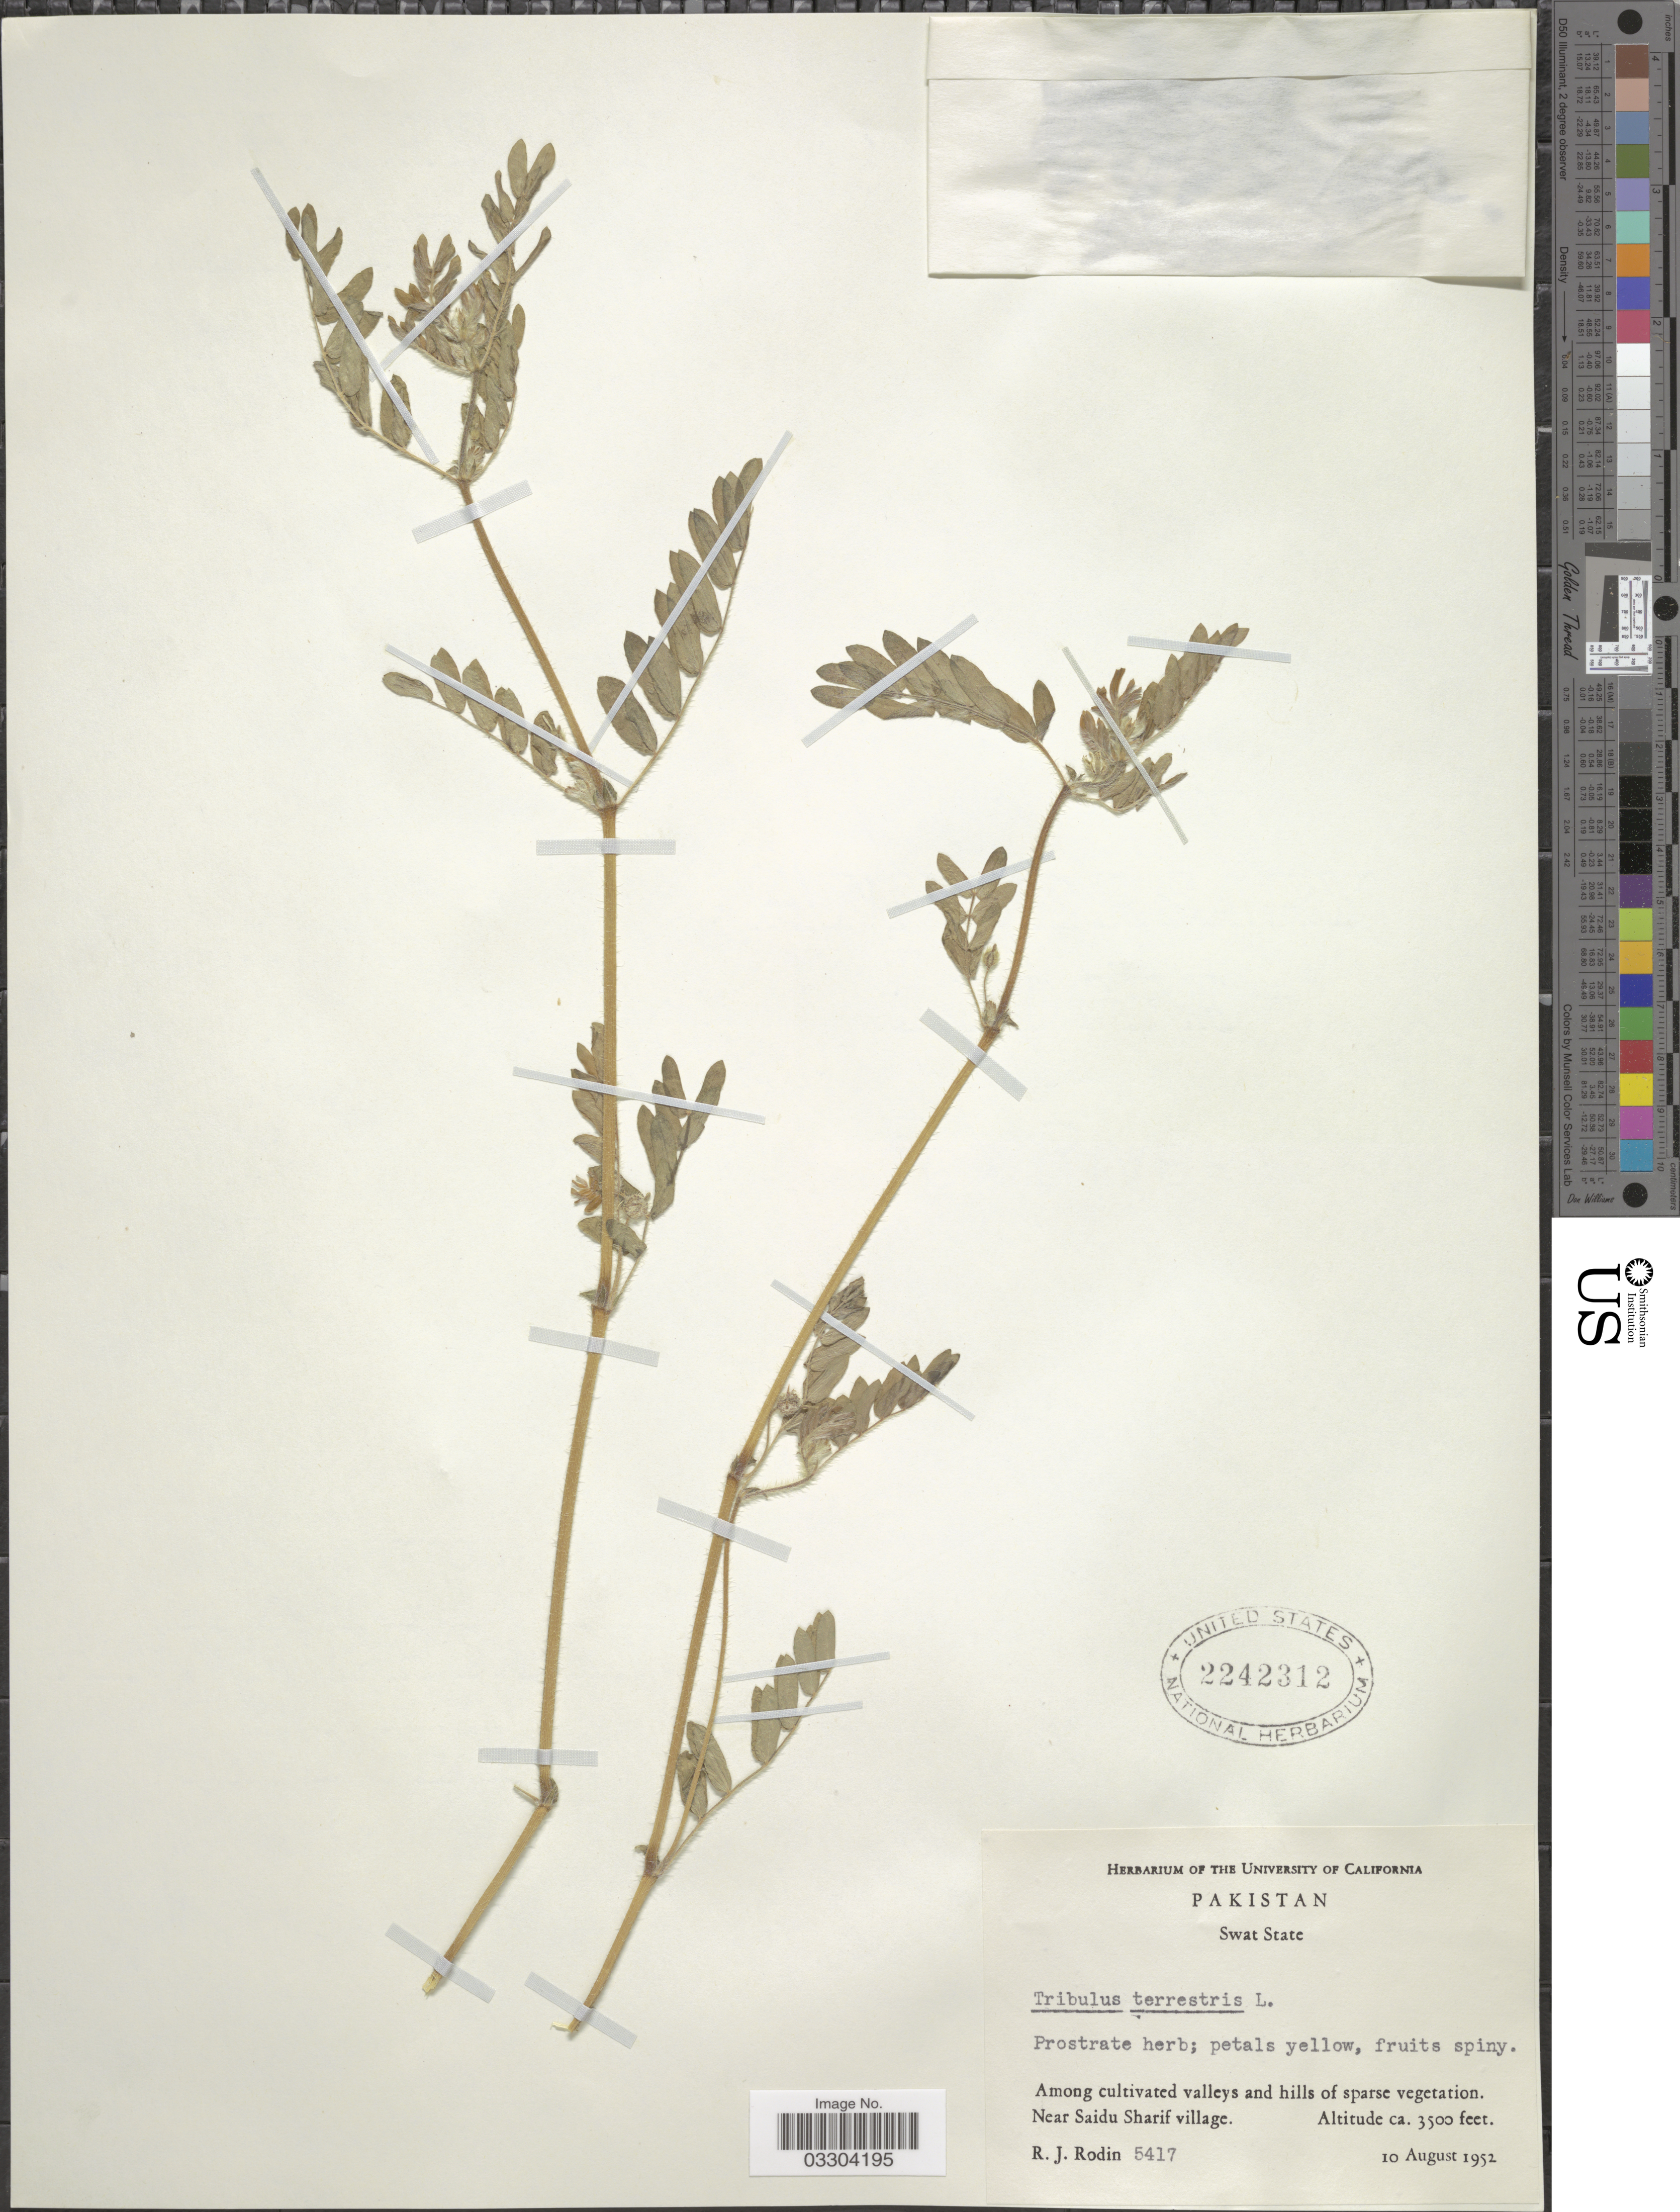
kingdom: Plantae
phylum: Tracheophyta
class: Magnoliopsida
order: Zygophyllales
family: Zygophyllaceae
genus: Tribulus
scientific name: Tribulus terrestris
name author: L.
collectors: R. J. Rodin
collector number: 5417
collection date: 1952-08-10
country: Pakistan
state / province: Khyber Pakhtunkhwa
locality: Swat State, Among cultivated valleys and hills of sparse vegetation. Near Saidu Sharif village.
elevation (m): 1067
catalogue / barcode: US 2242312